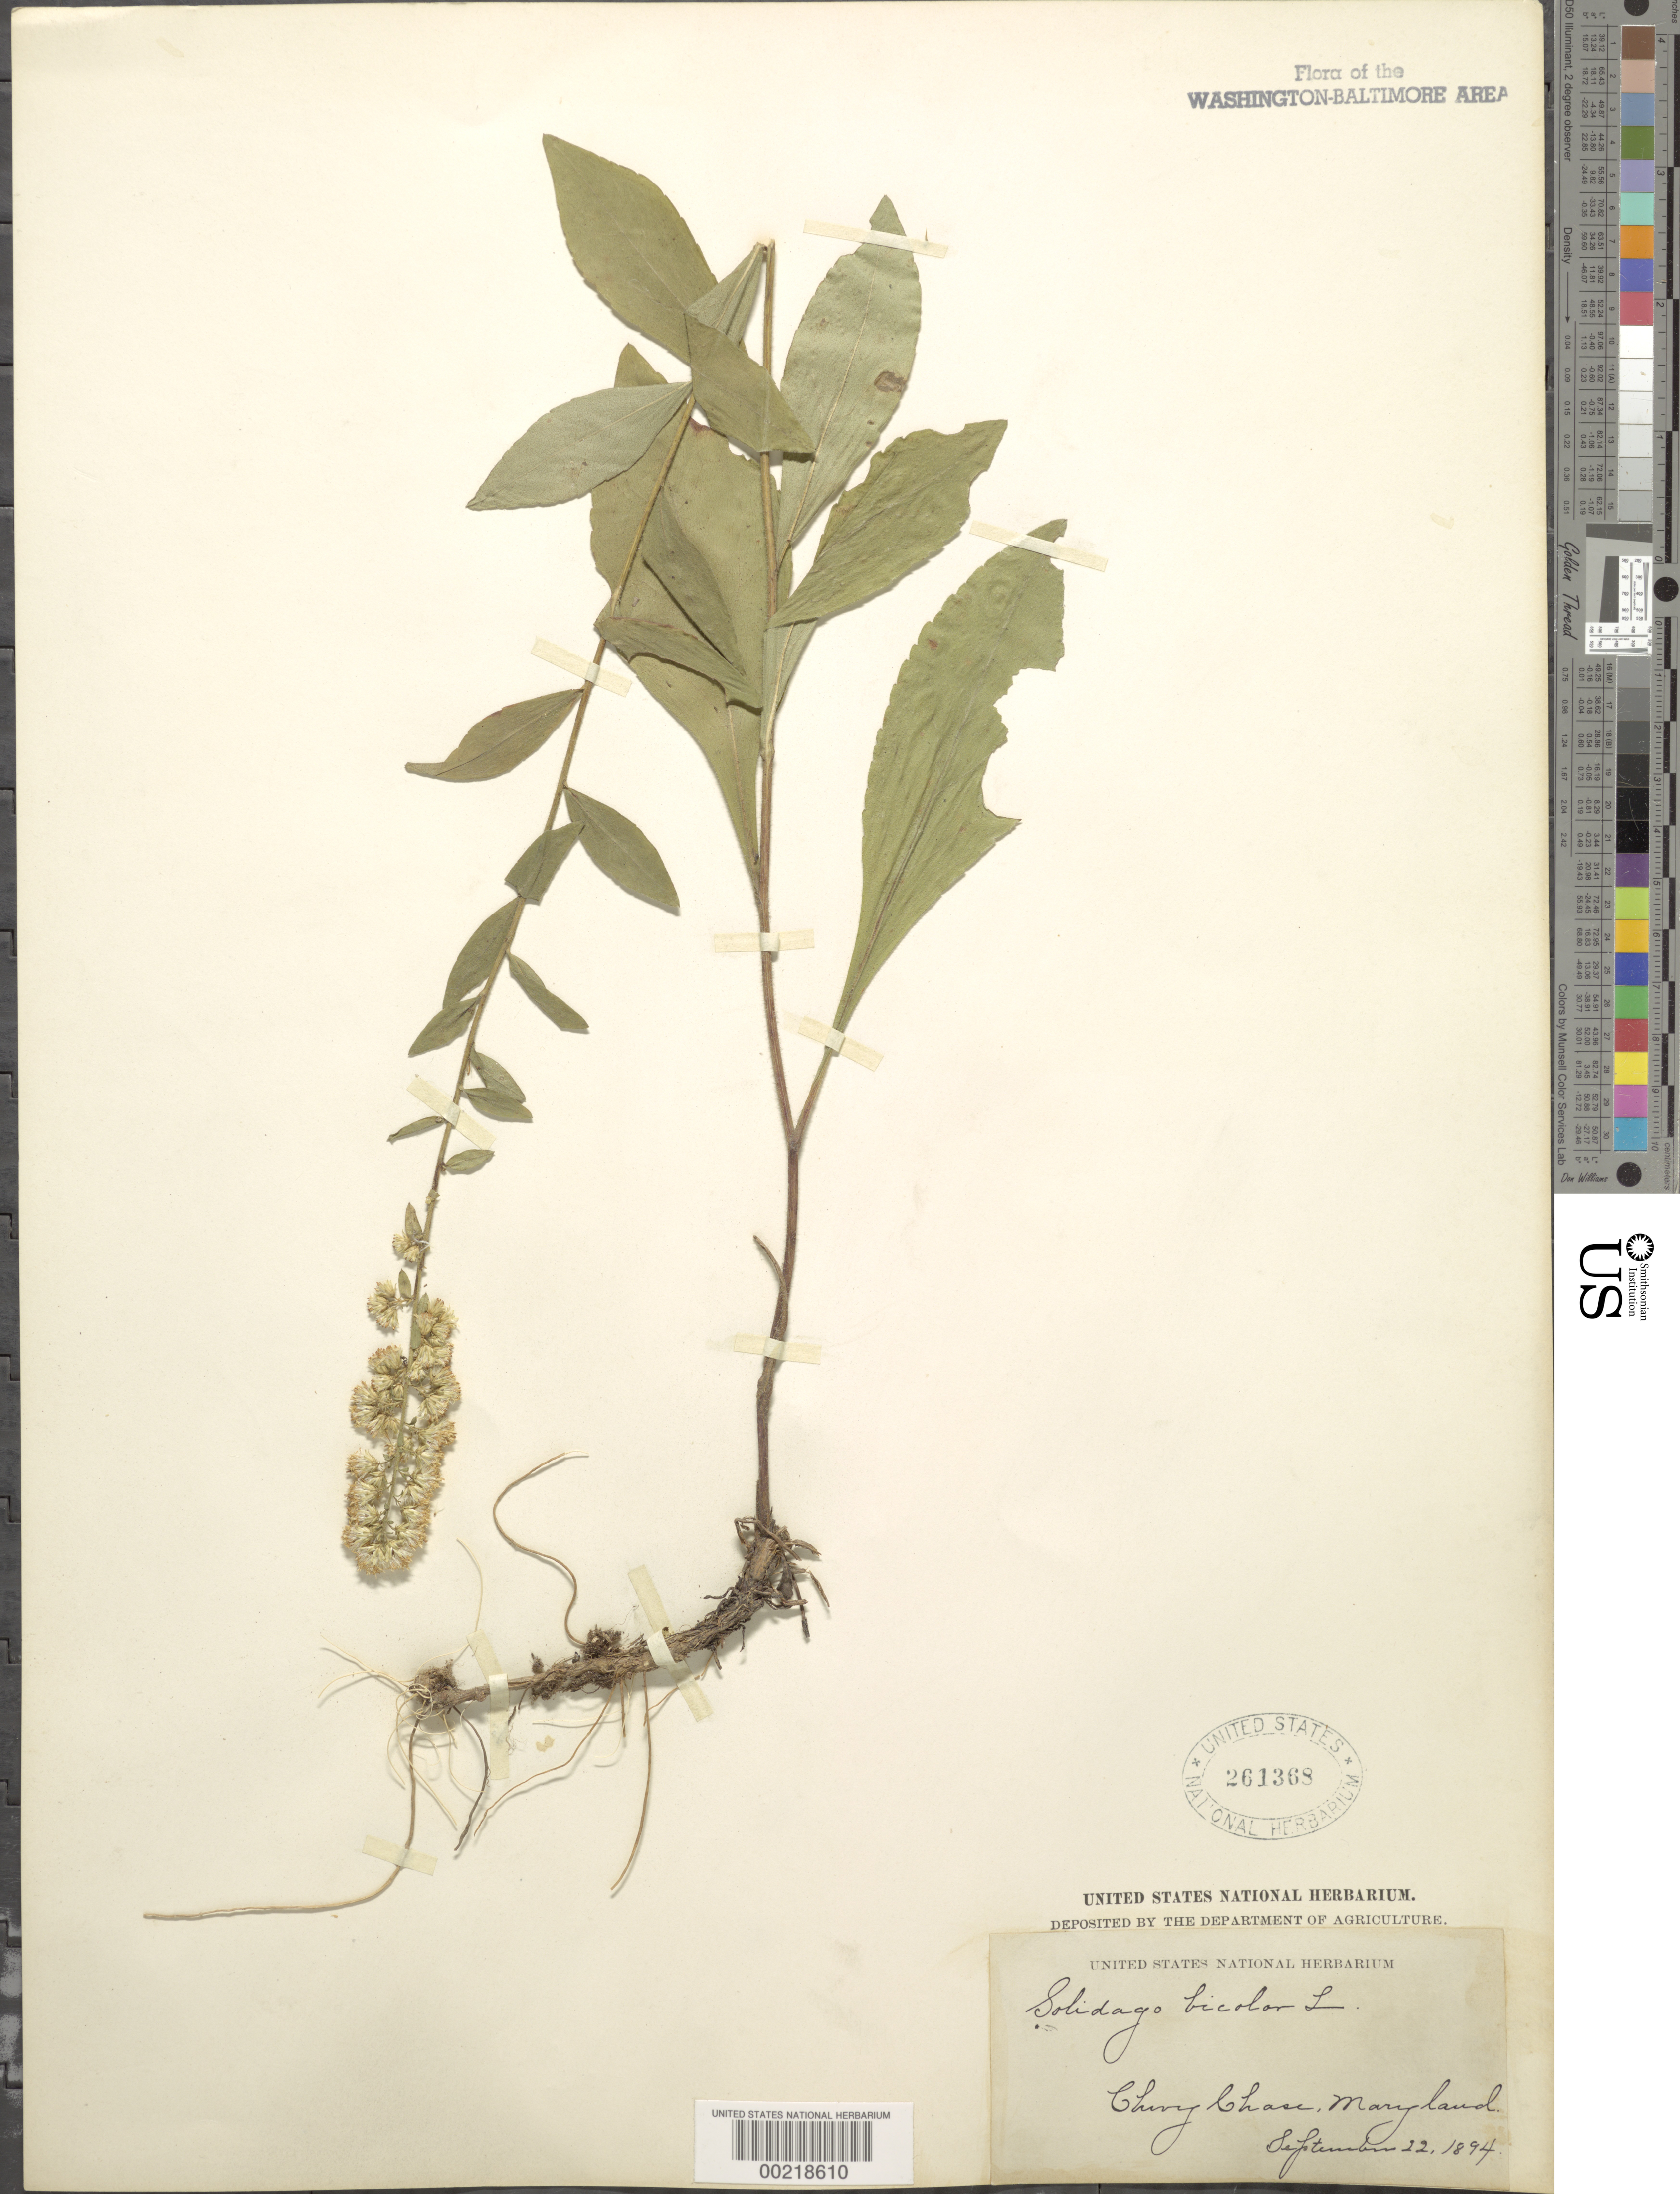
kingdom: Plantae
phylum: Tracheophyta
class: Magnoliopsida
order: Asterales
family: Asteraceae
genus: Solidago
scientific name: Solidago bicolor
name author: L.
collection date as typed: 22 Sep 1894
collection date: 1894-09-22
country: United States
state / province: Maryland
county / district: Montgomery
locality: Chevy Chase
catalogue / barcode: US 261368